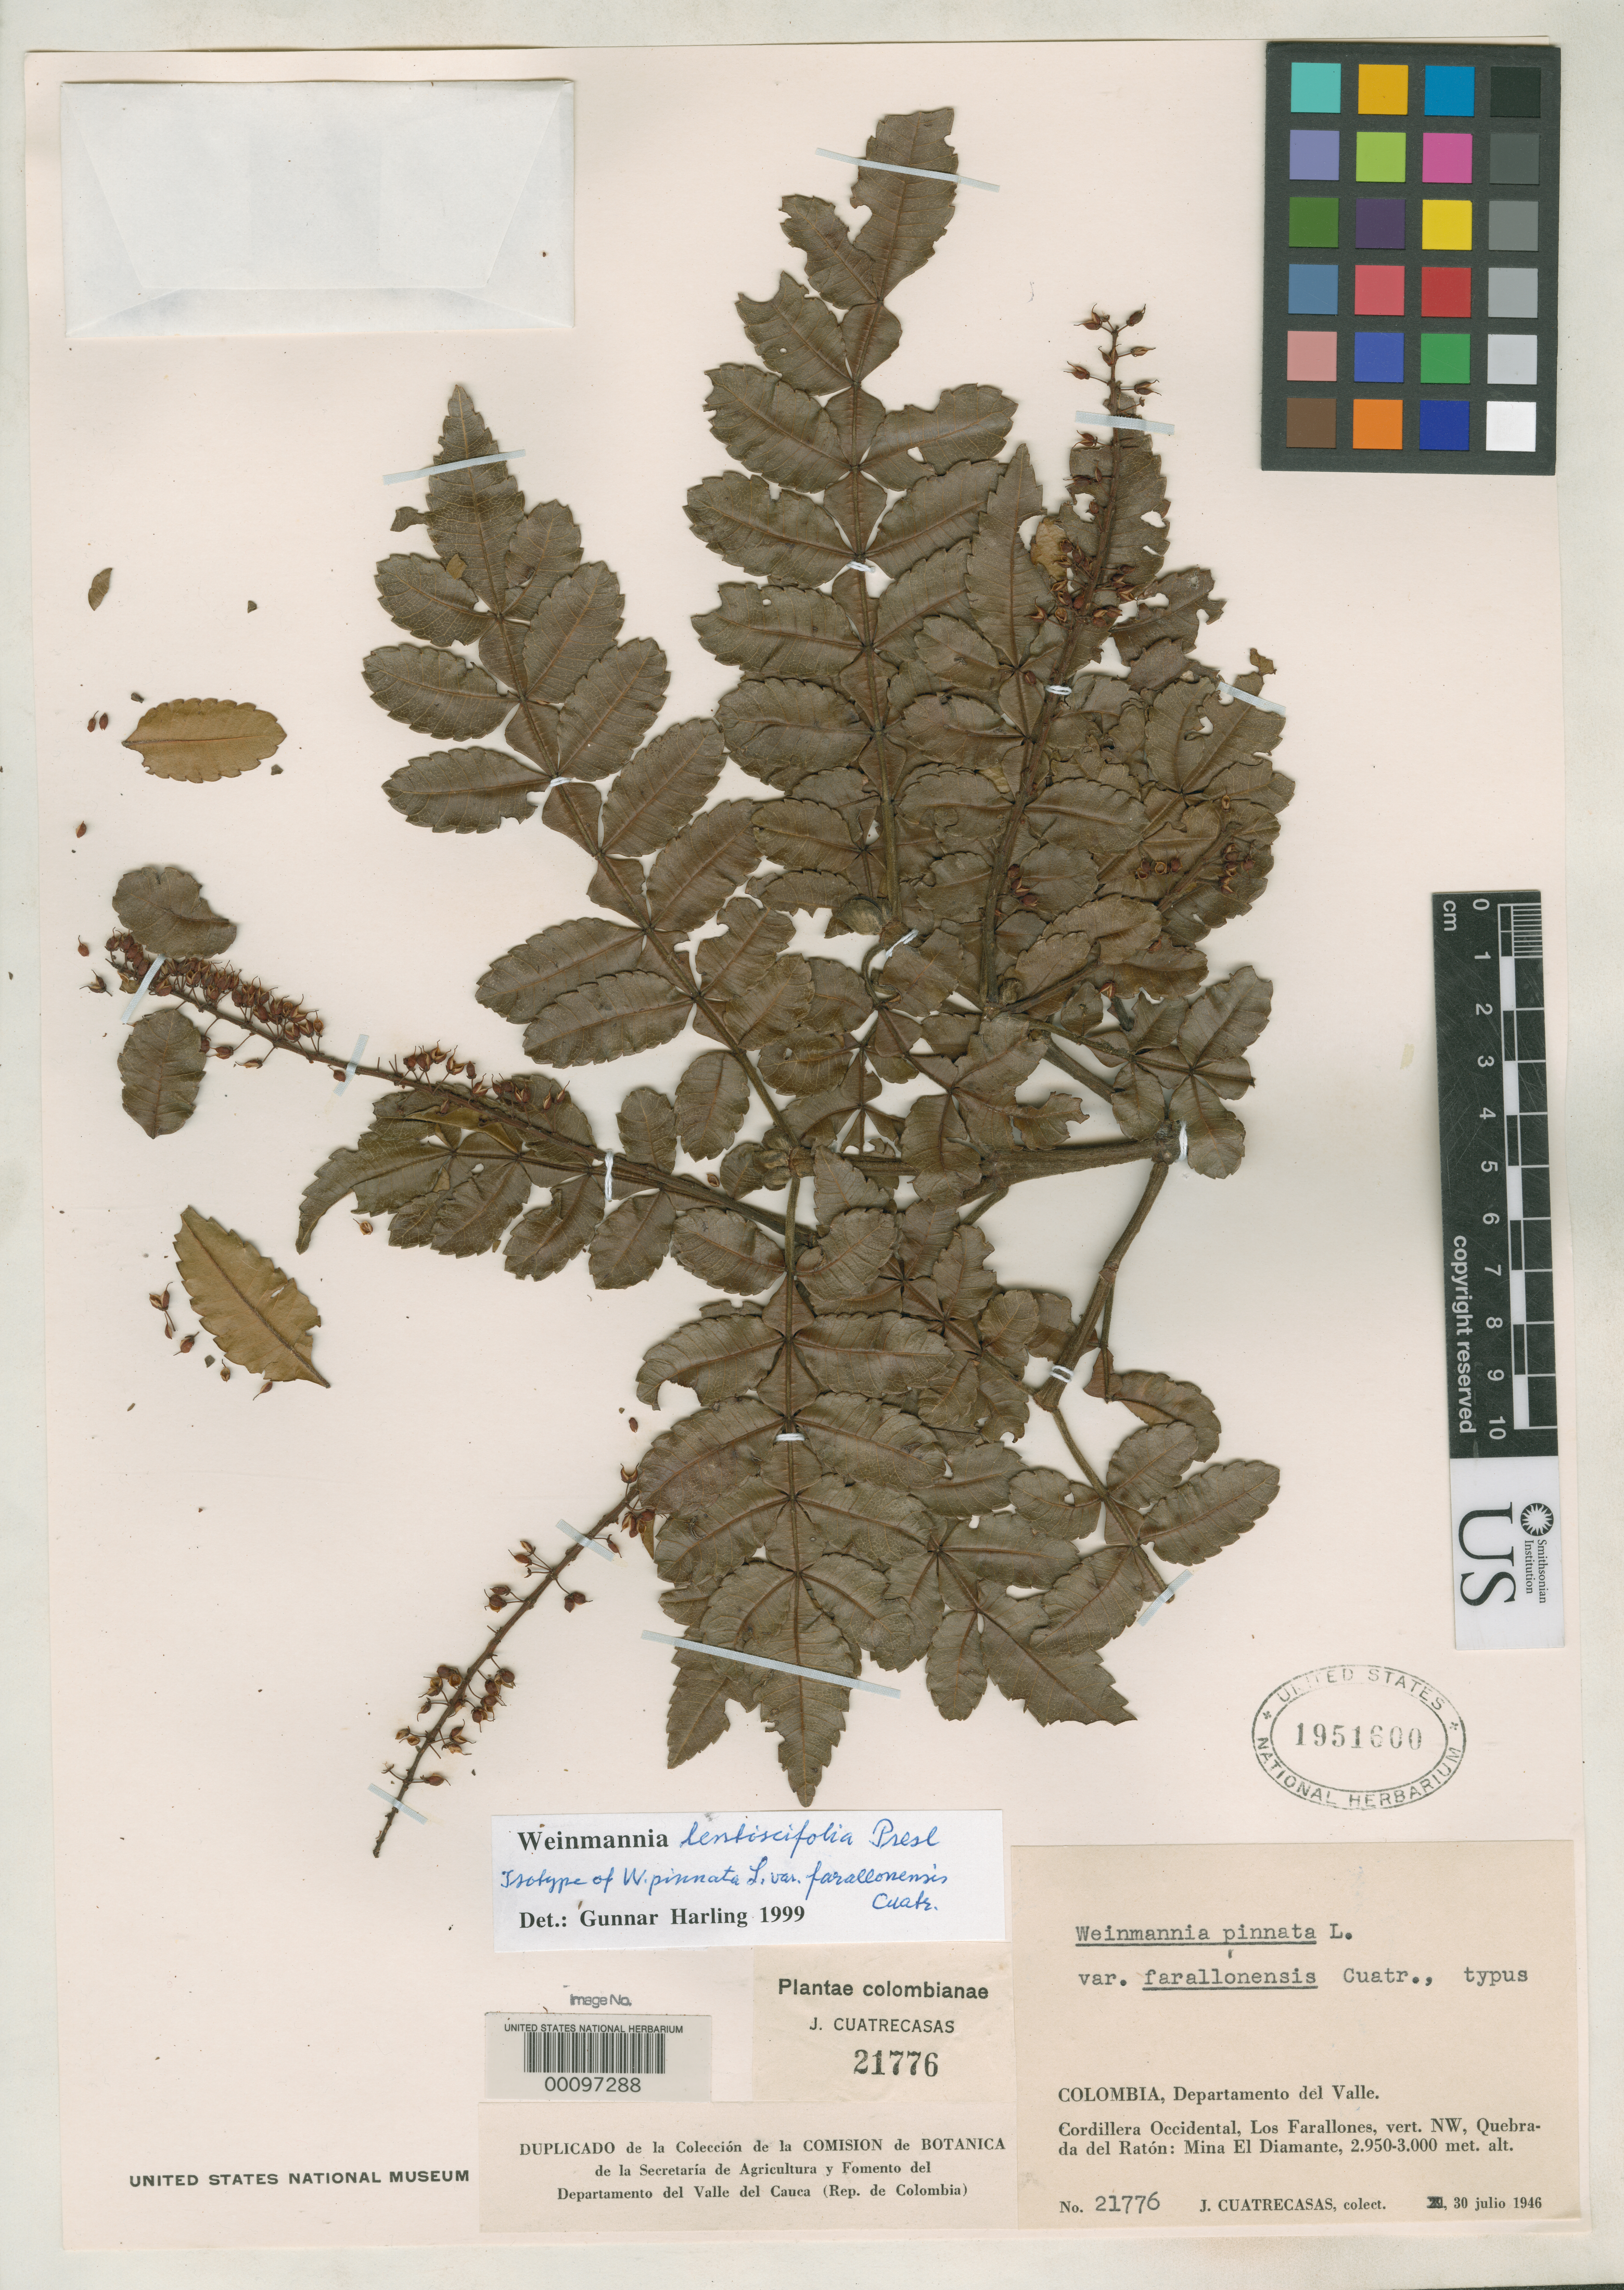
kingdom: Plantae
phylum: Tracheophyta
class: Magnoliopsida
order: Oxalidales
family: Cunoniaceae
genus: Weinmannia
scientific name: Weinmannia pinnata var. farallonensis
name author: Cuatrec.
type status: Isotype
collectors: J. Cuatrecasas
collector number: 21776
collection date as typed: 30 Jul 1946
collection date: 1946-07-30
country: Colombia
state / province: Valle del Cauca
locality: Cordillera Occidental, Los Farallones, Quebrada del Raton, Mina El Diamante.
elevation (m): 2950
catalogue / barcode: US 1951600